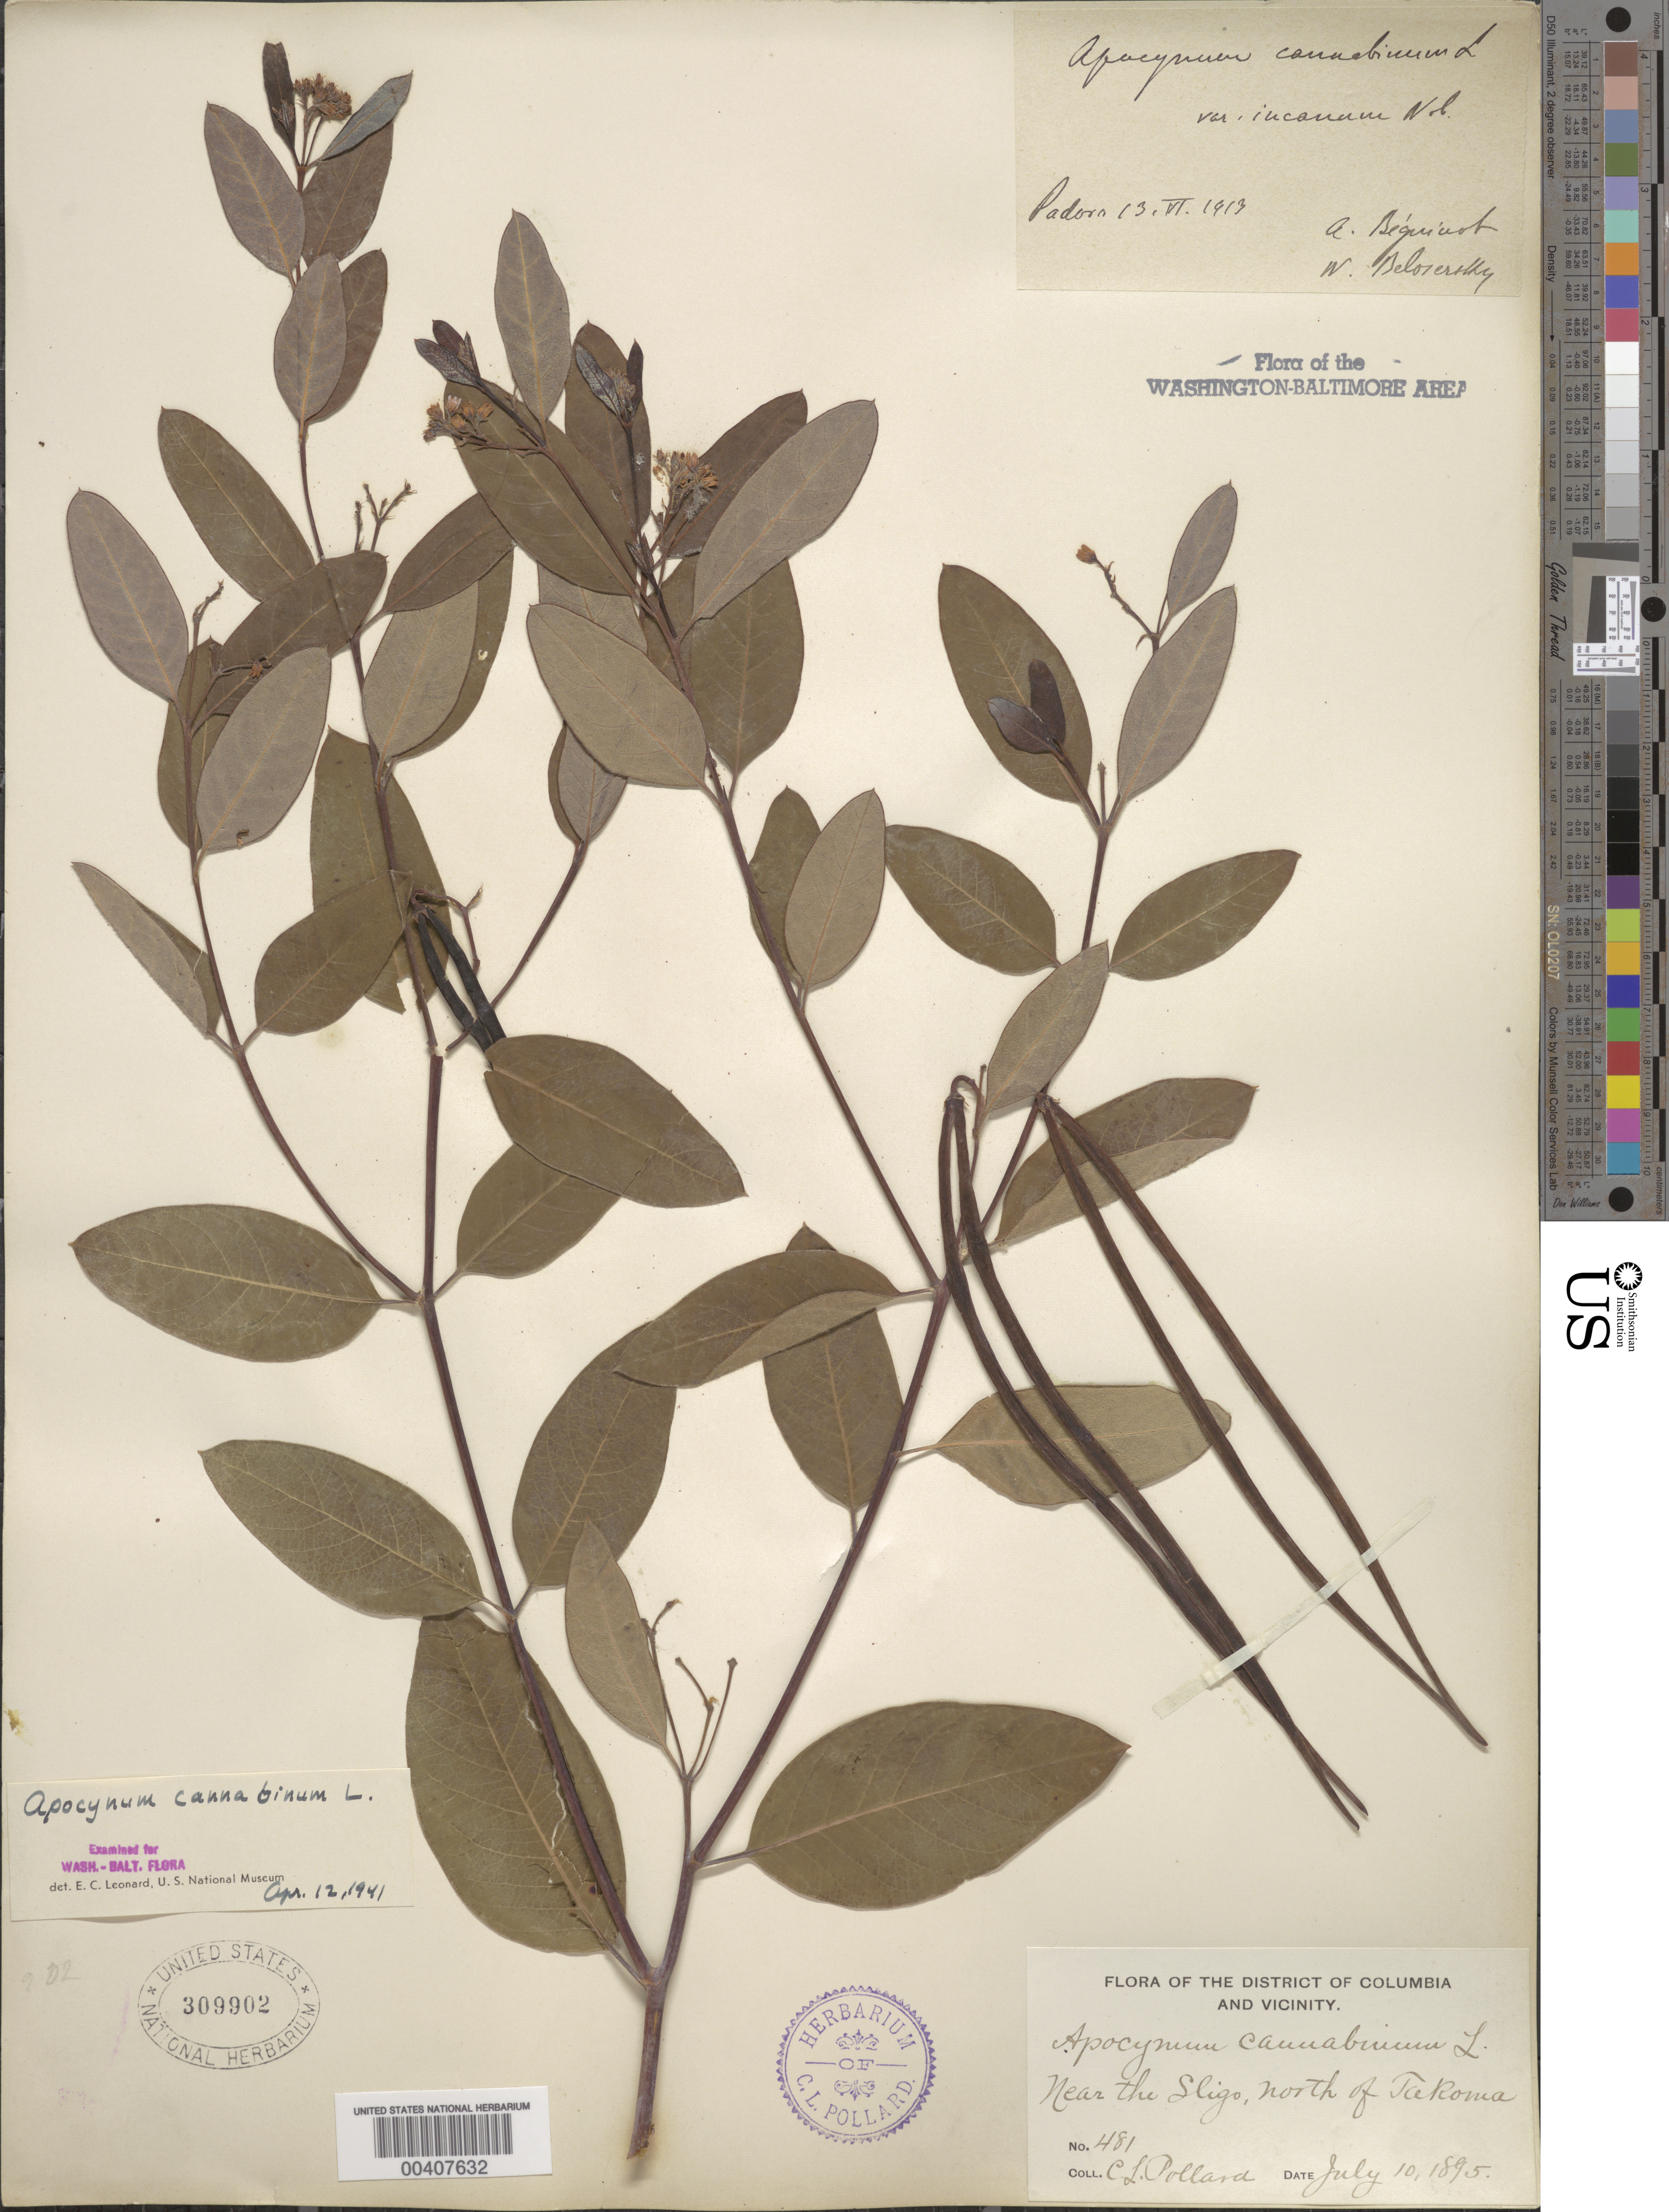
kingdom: Plantae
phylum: Tracheophyta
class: Magnoliopsida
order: Gentianales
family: Apocynaceae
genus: Apocynum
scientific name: Apocynum cannabinum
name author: L.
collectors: C. L. Pollard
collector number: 481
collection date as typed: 10 Jul 1895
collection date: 1895-07-10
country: United States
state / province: Maryland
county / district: Prince George's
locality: Near the Sligo, north of Takoma Park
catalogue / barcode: US 309902